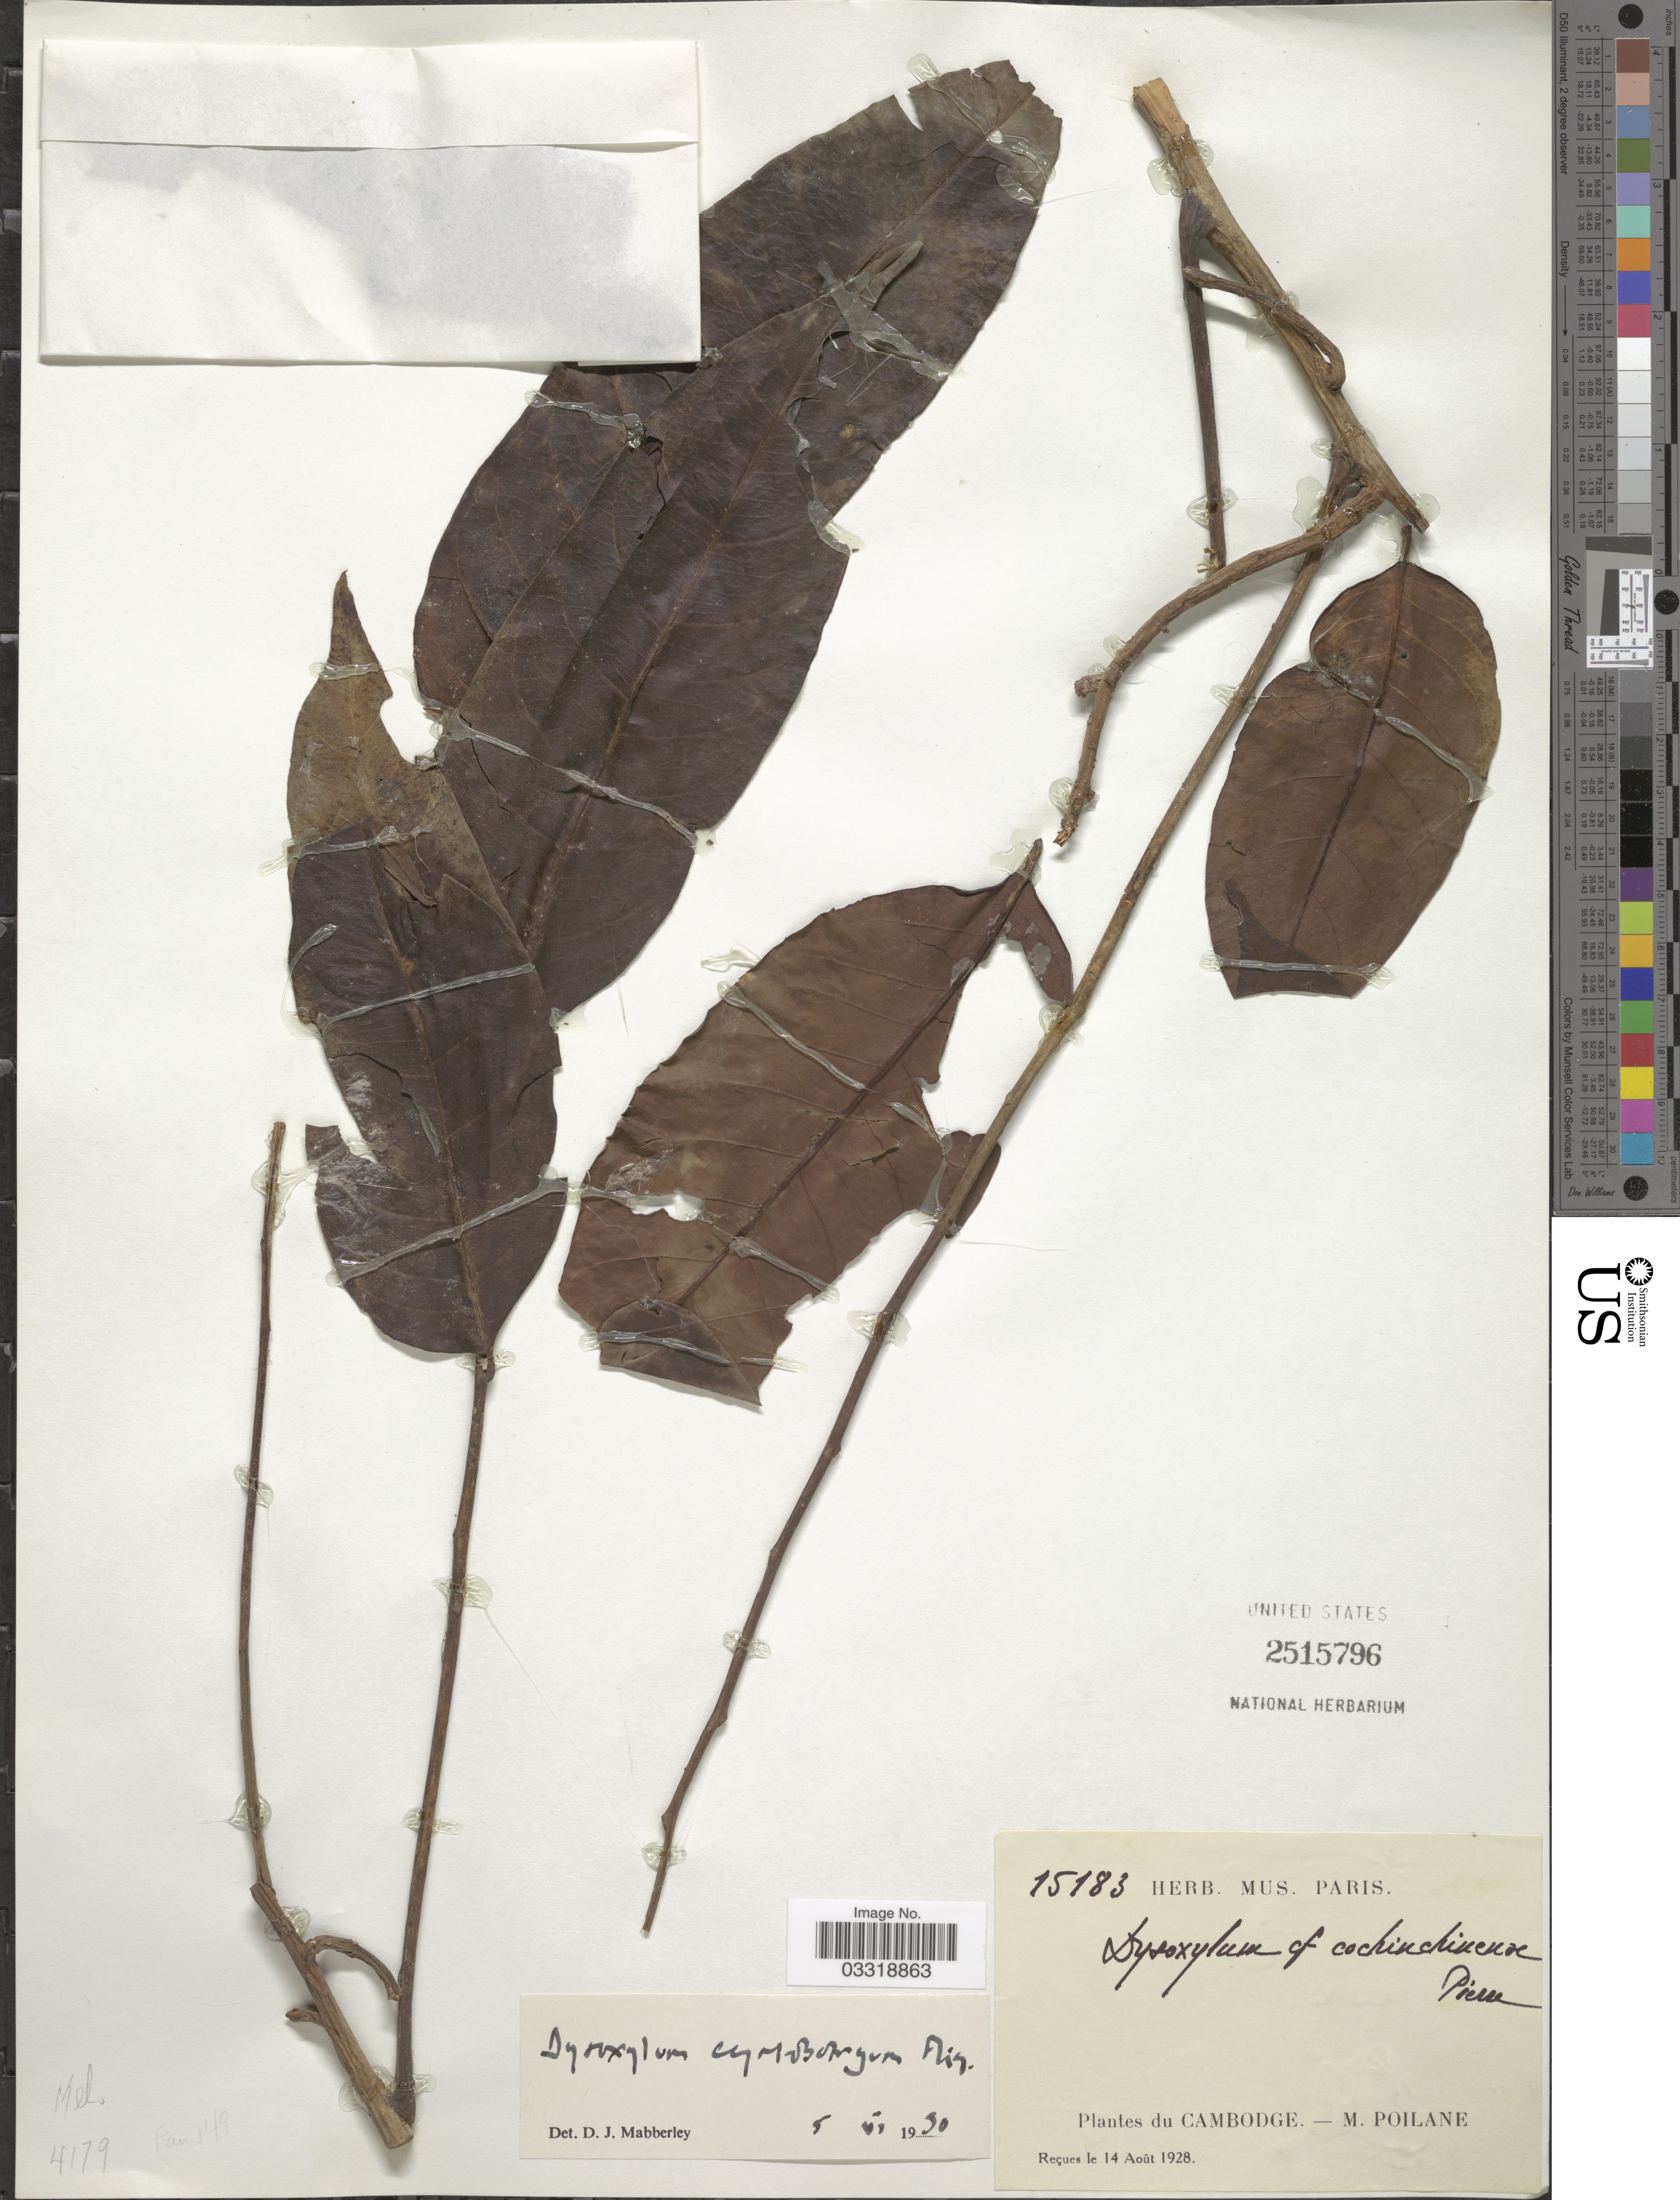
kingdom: Plantae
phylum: Tracheophyta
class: Magnoliopsida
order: Sapindales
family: Meliaceae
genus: Dysoxylum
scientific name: Dysoxylum cyrtobotryum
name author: Miq.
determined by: Mabberley, David J.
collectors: M. Poilane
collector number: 15183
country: Cambodia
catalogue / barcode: US 2515796